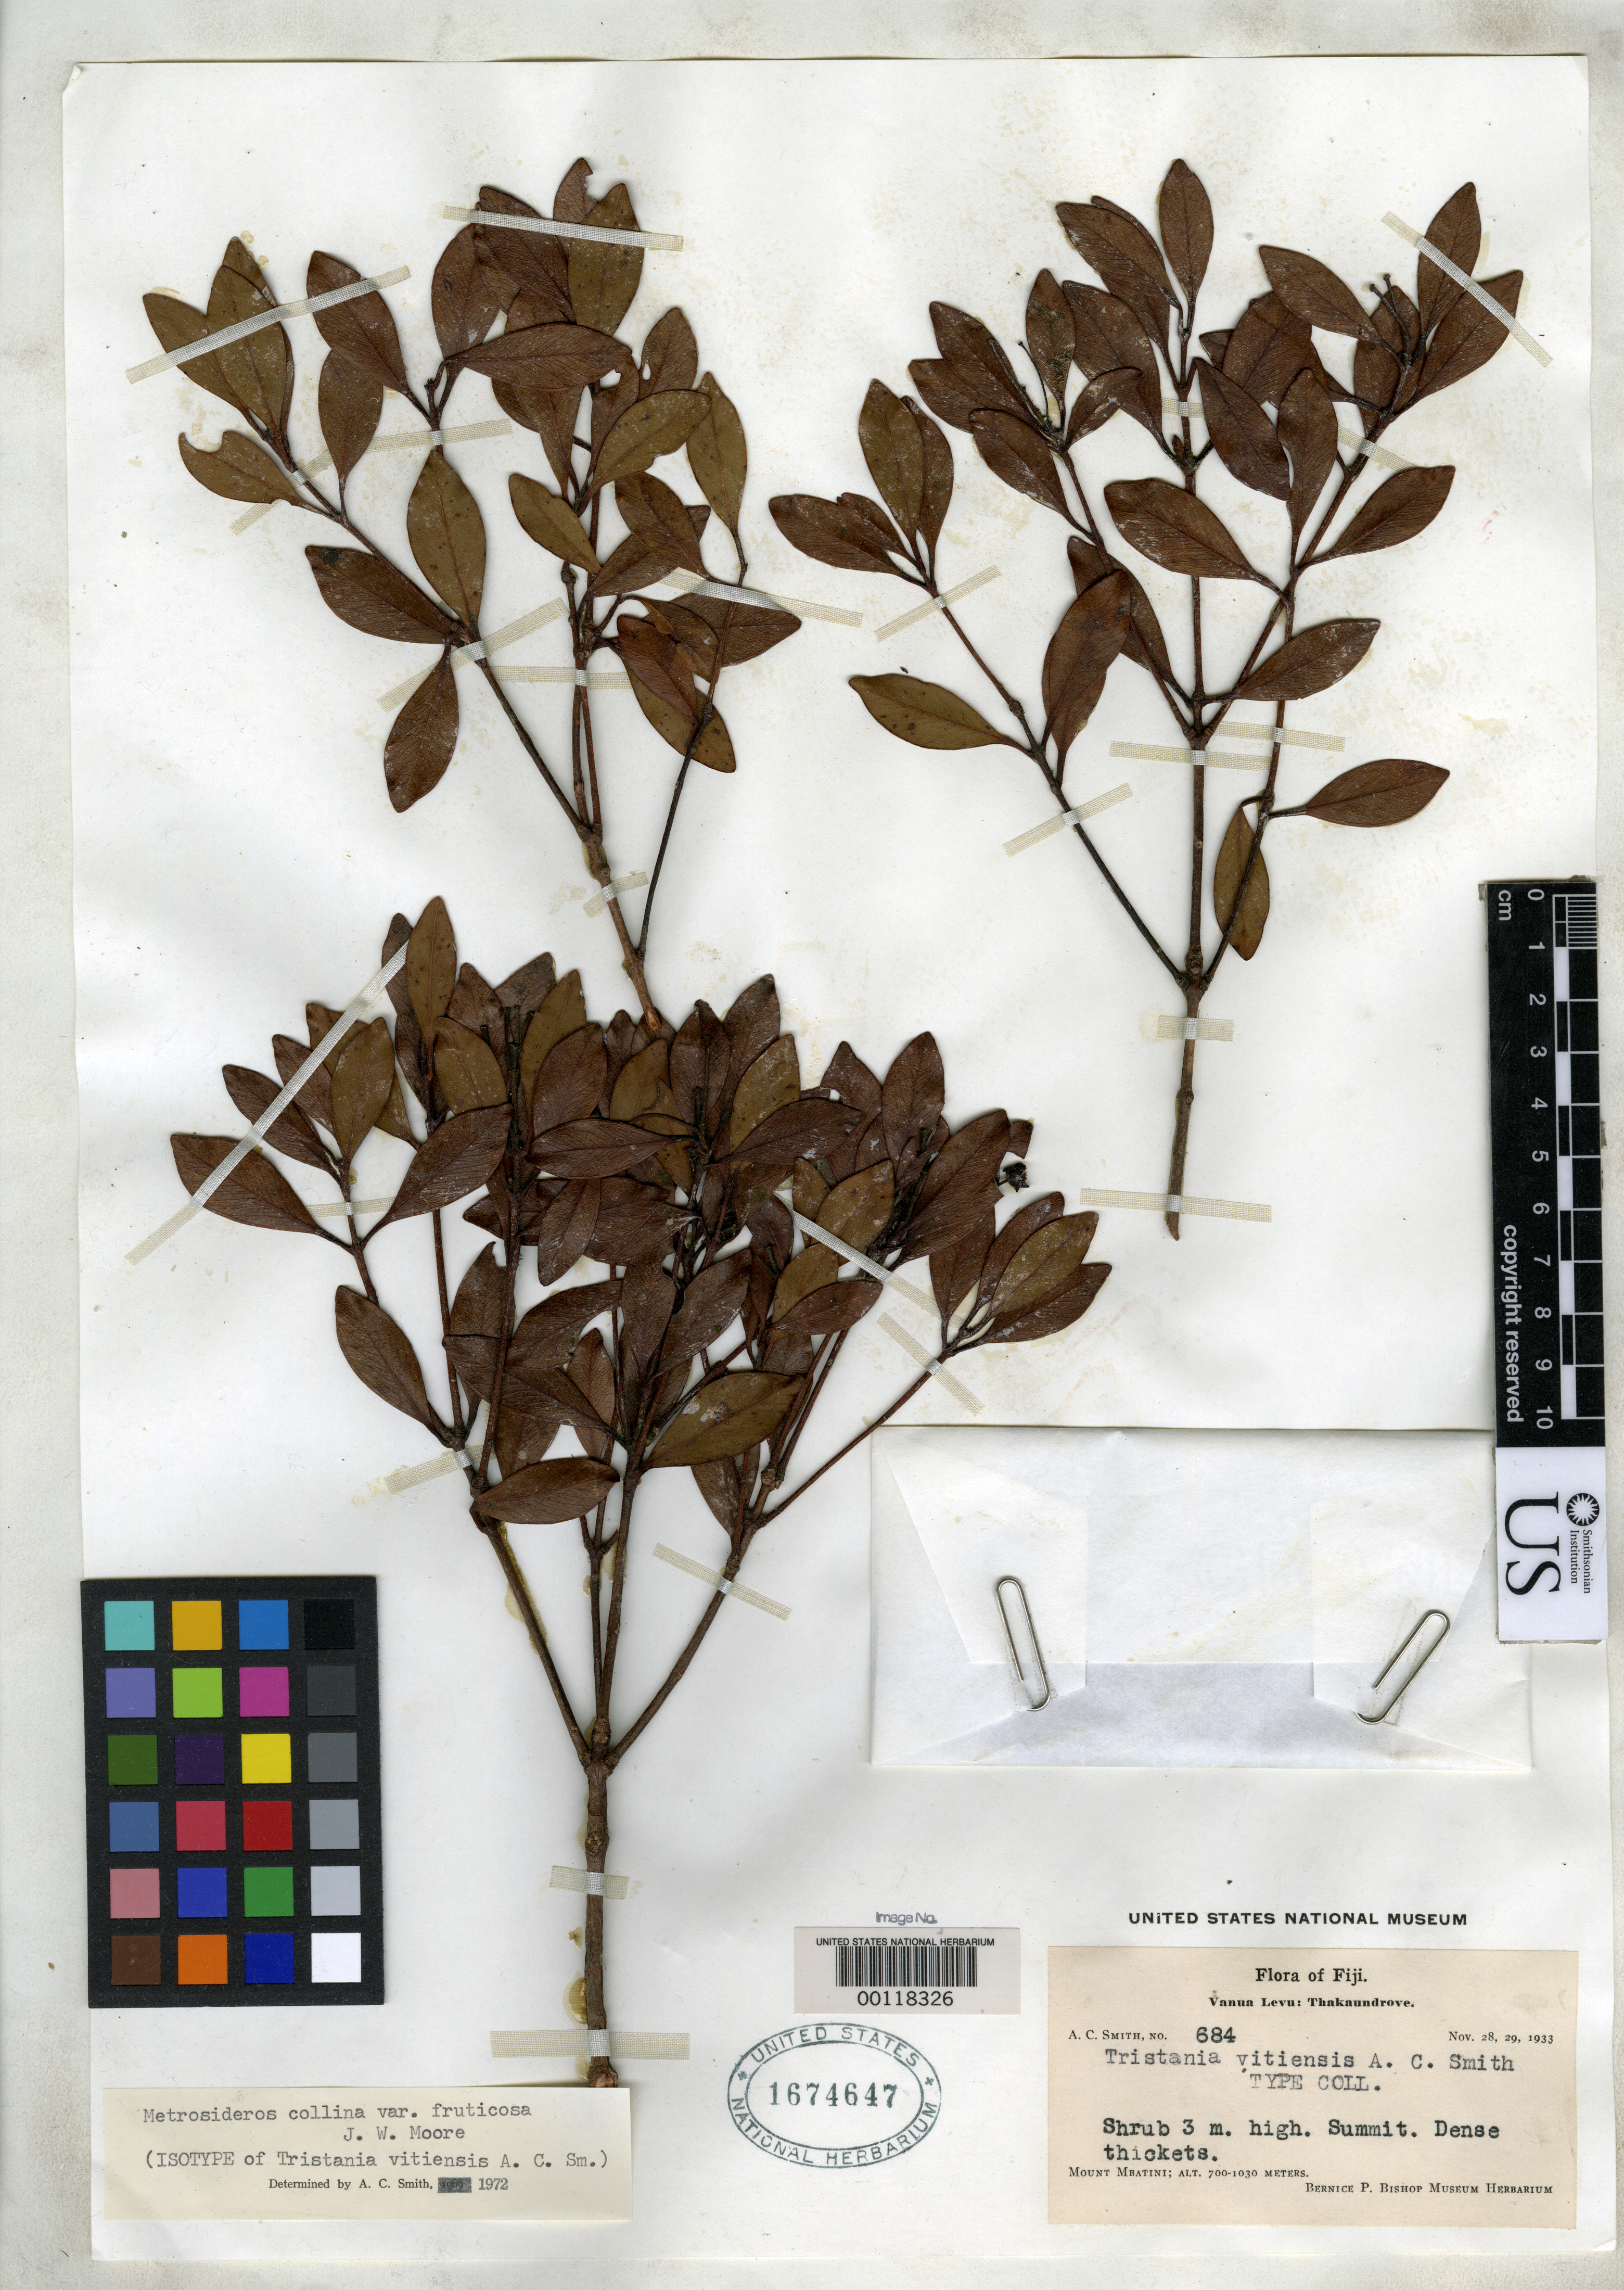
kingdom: Plantae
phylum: Tracheophyta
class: Magnoliopsida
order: Myrtales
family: Myrtaceae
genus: Tristania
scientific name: Tristania vitiensis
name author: A.C. Sm.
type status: Isotype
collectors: A. C. Smith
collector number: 684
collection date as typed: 29 Nov 1933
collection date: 1933-11-29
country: Fiji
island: Vanua Levu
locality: Thakaundrove, summit of Mt. Mbatini. [Vanua Levu Group]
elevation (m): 1030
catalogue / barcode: US 1674647